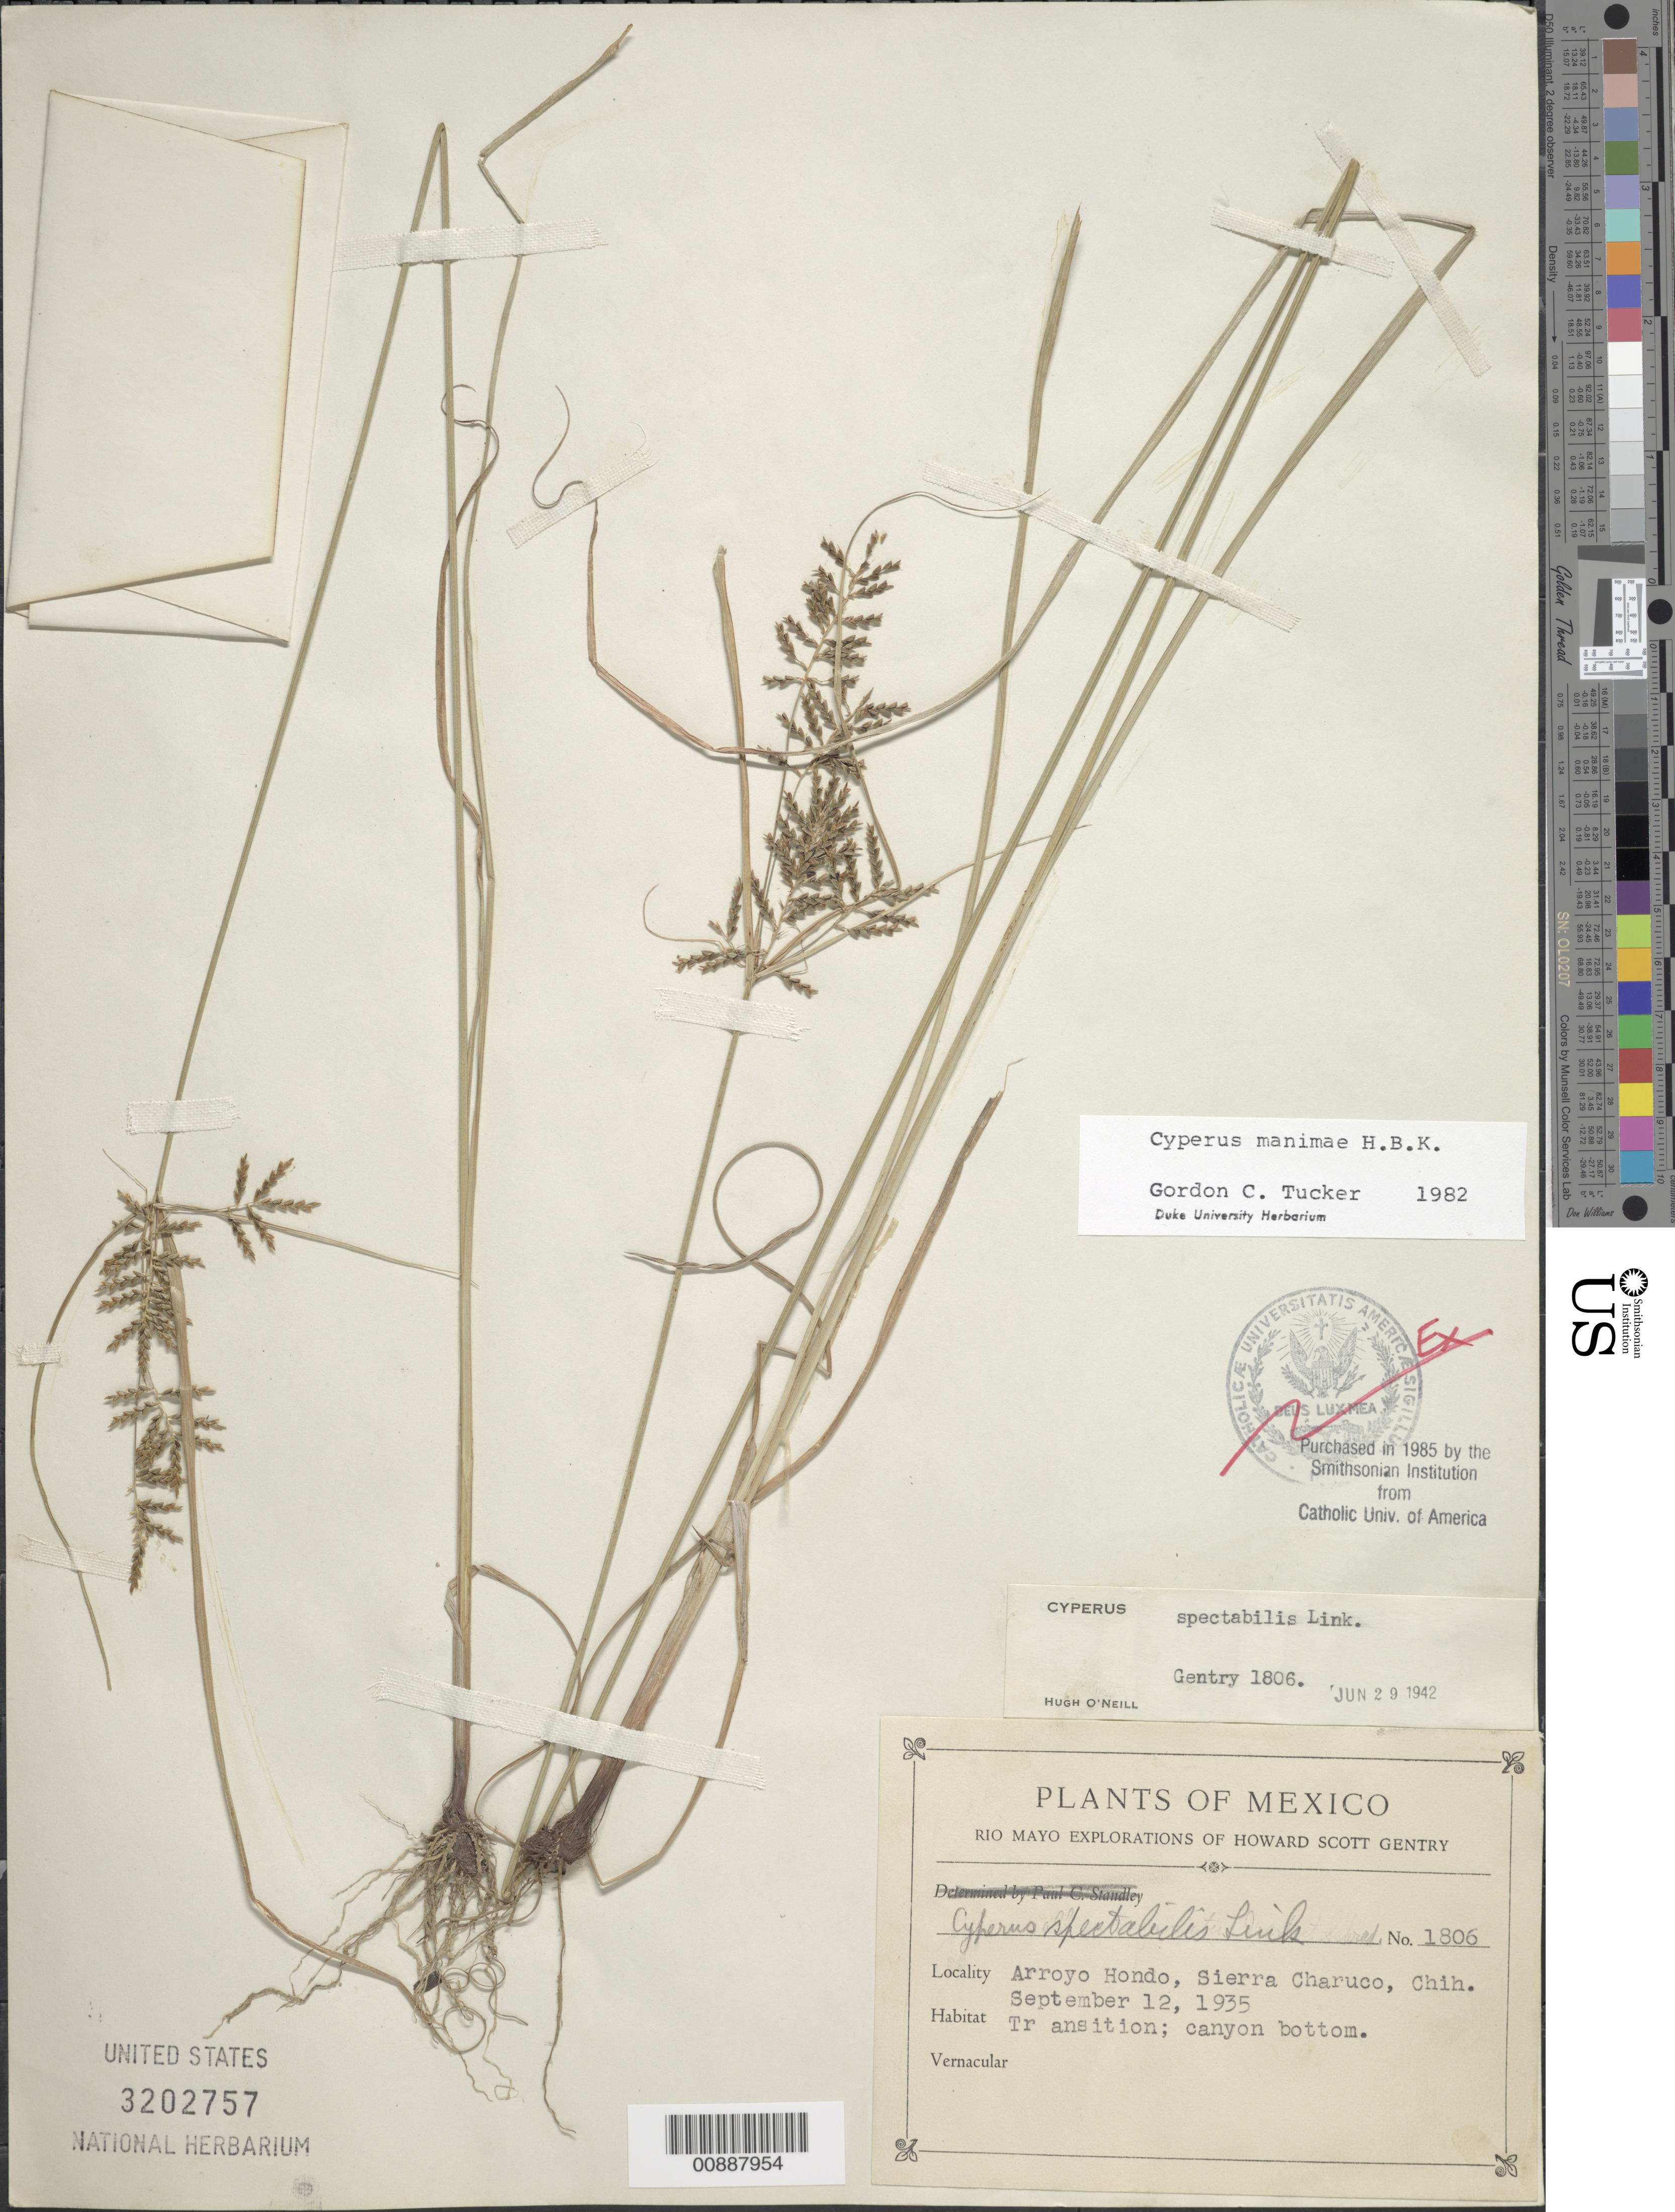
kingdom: Plantae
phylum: Tracheophyta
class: Liliopsida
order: Poales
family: Cyperaceae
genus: Cyperus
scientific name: Cyperus manimae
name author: Kunth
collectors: H. S. Gentry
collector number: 1806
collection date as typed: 12 Sep 1935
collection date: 1935-09-12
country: Mexico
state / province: Chihuahua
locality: Arroyo Hondo, Sierra Charuco, Chihuahua.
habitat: Transition; canyon bottom.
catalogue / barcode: US 3202757